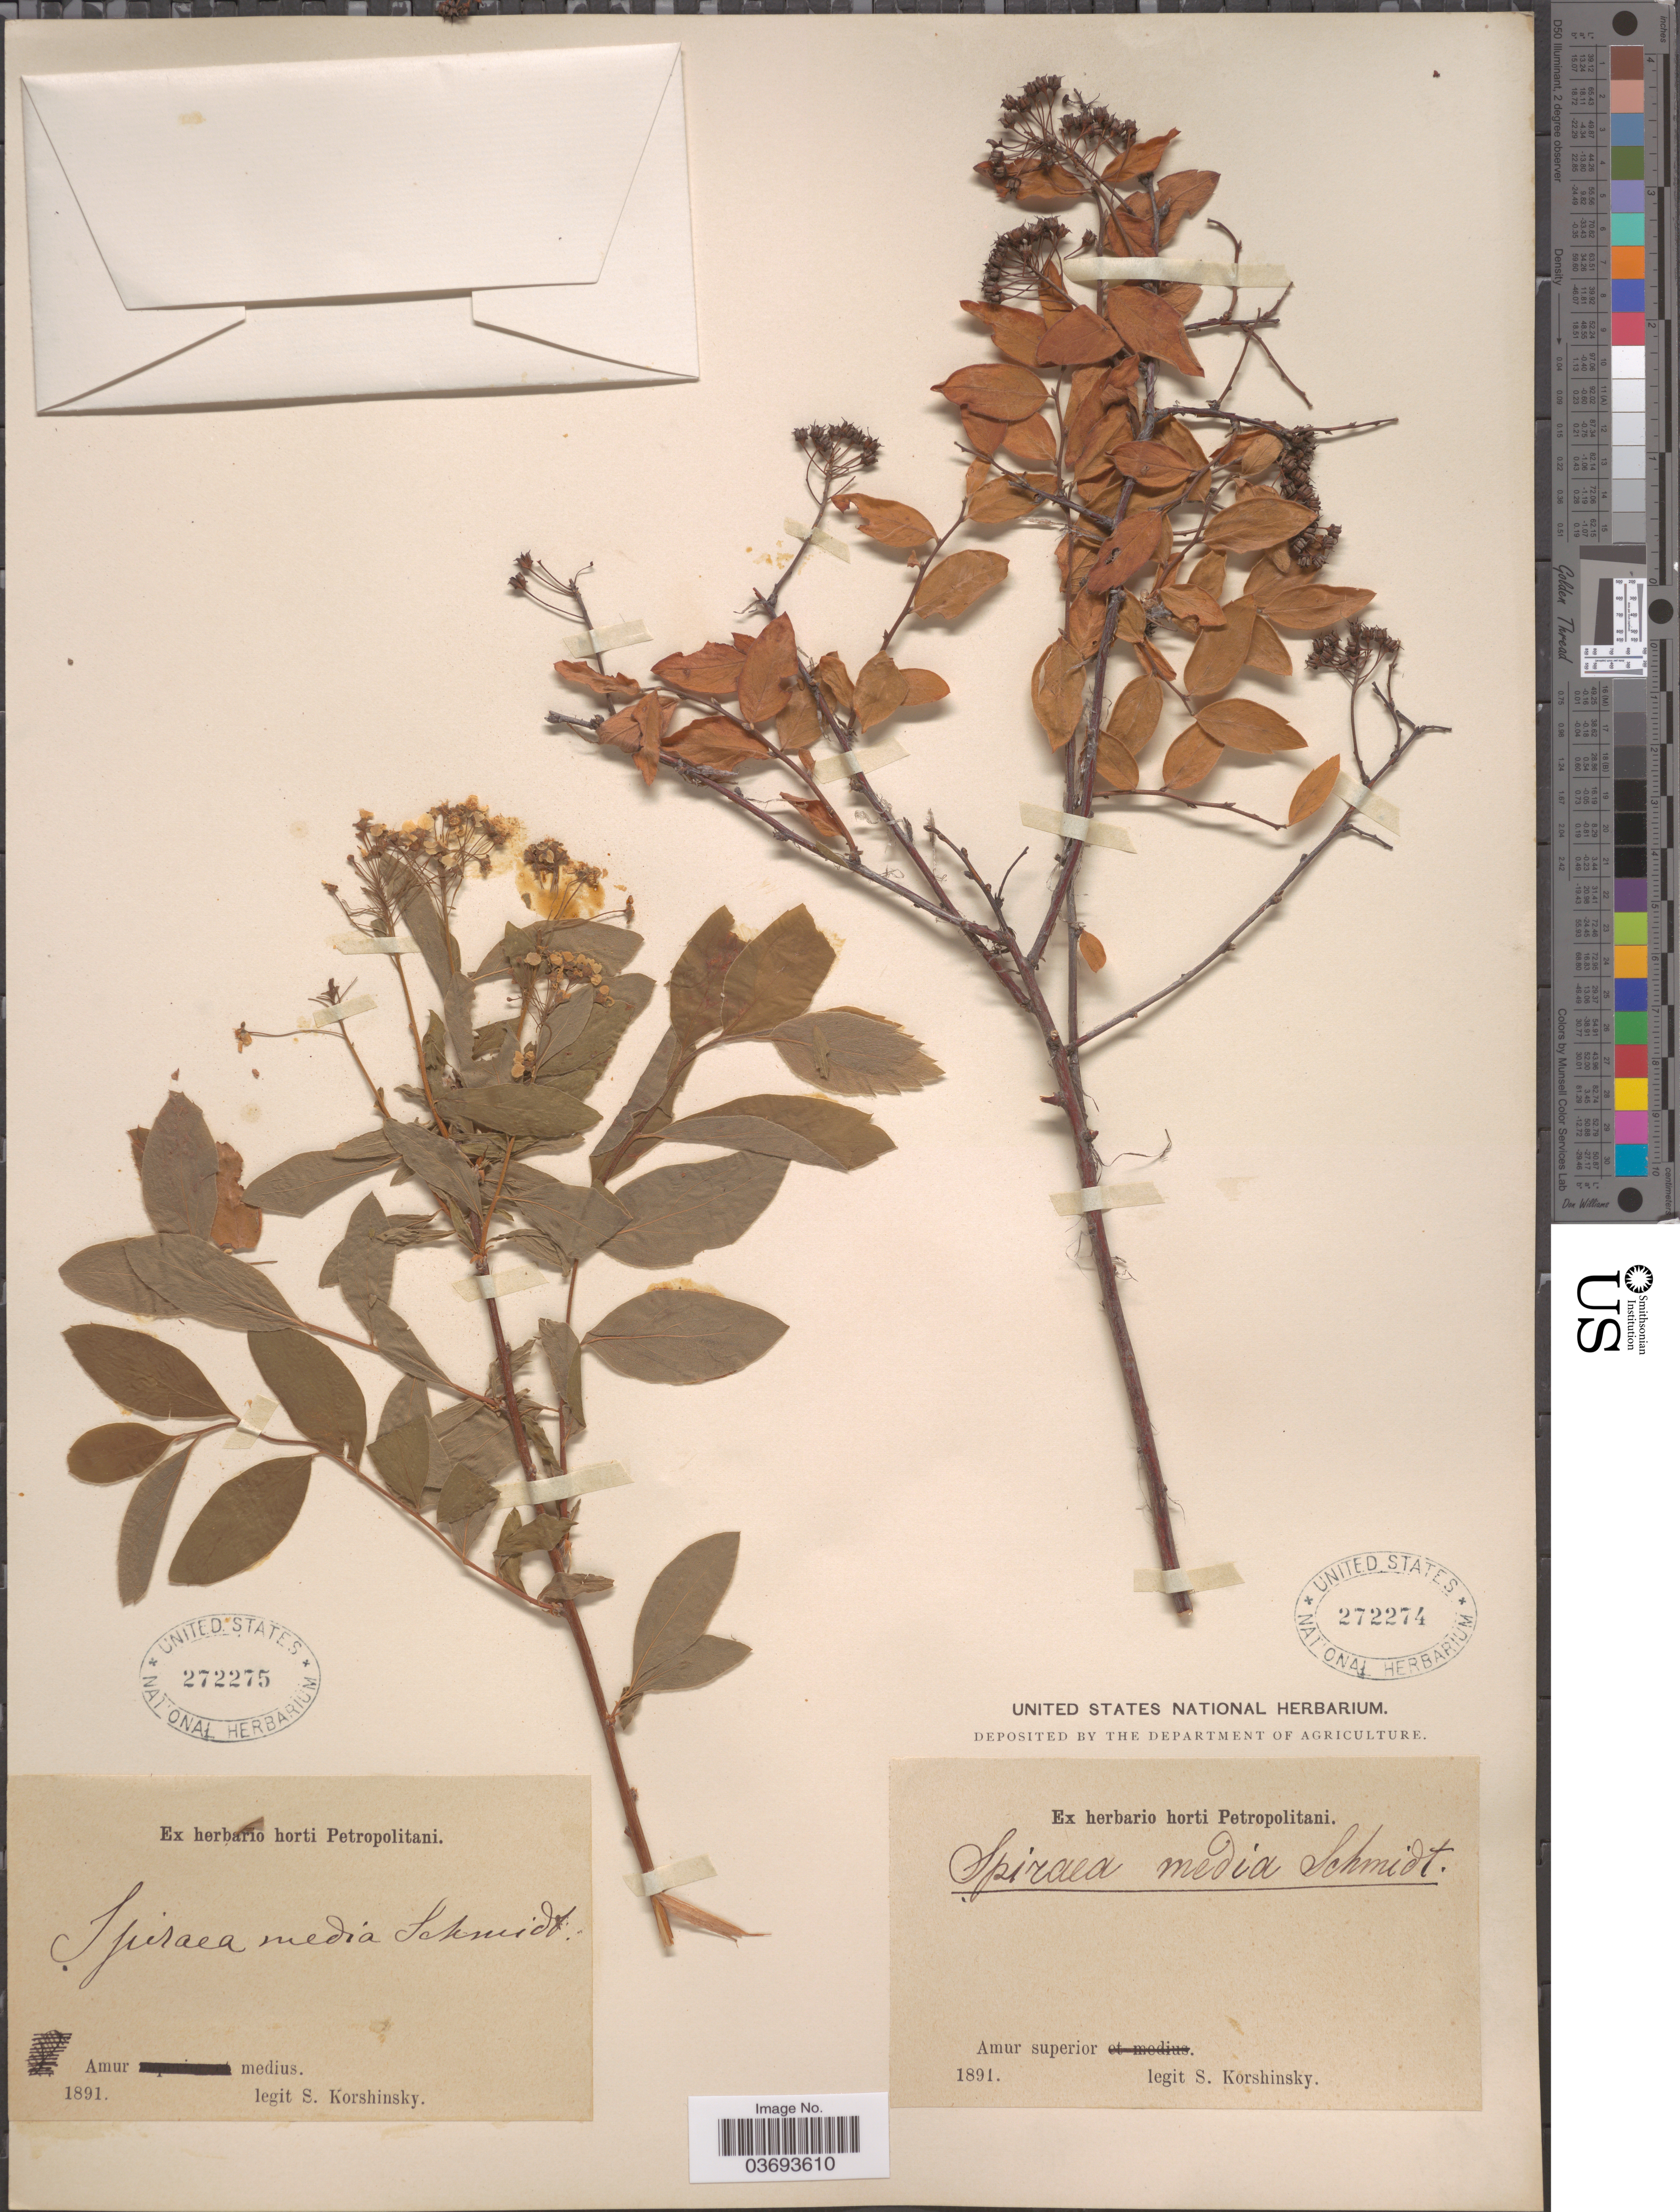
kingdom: Plantae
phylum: Tracheophyta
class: Magnoliopsida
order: Rosales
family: Rosaceae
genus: Spiraea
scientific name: Spiraea media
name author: Schmidt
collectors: S. I. Korshinsky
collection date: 1891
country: Russian Federation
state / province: Amur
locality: Amur medius.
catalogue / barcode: US 272275